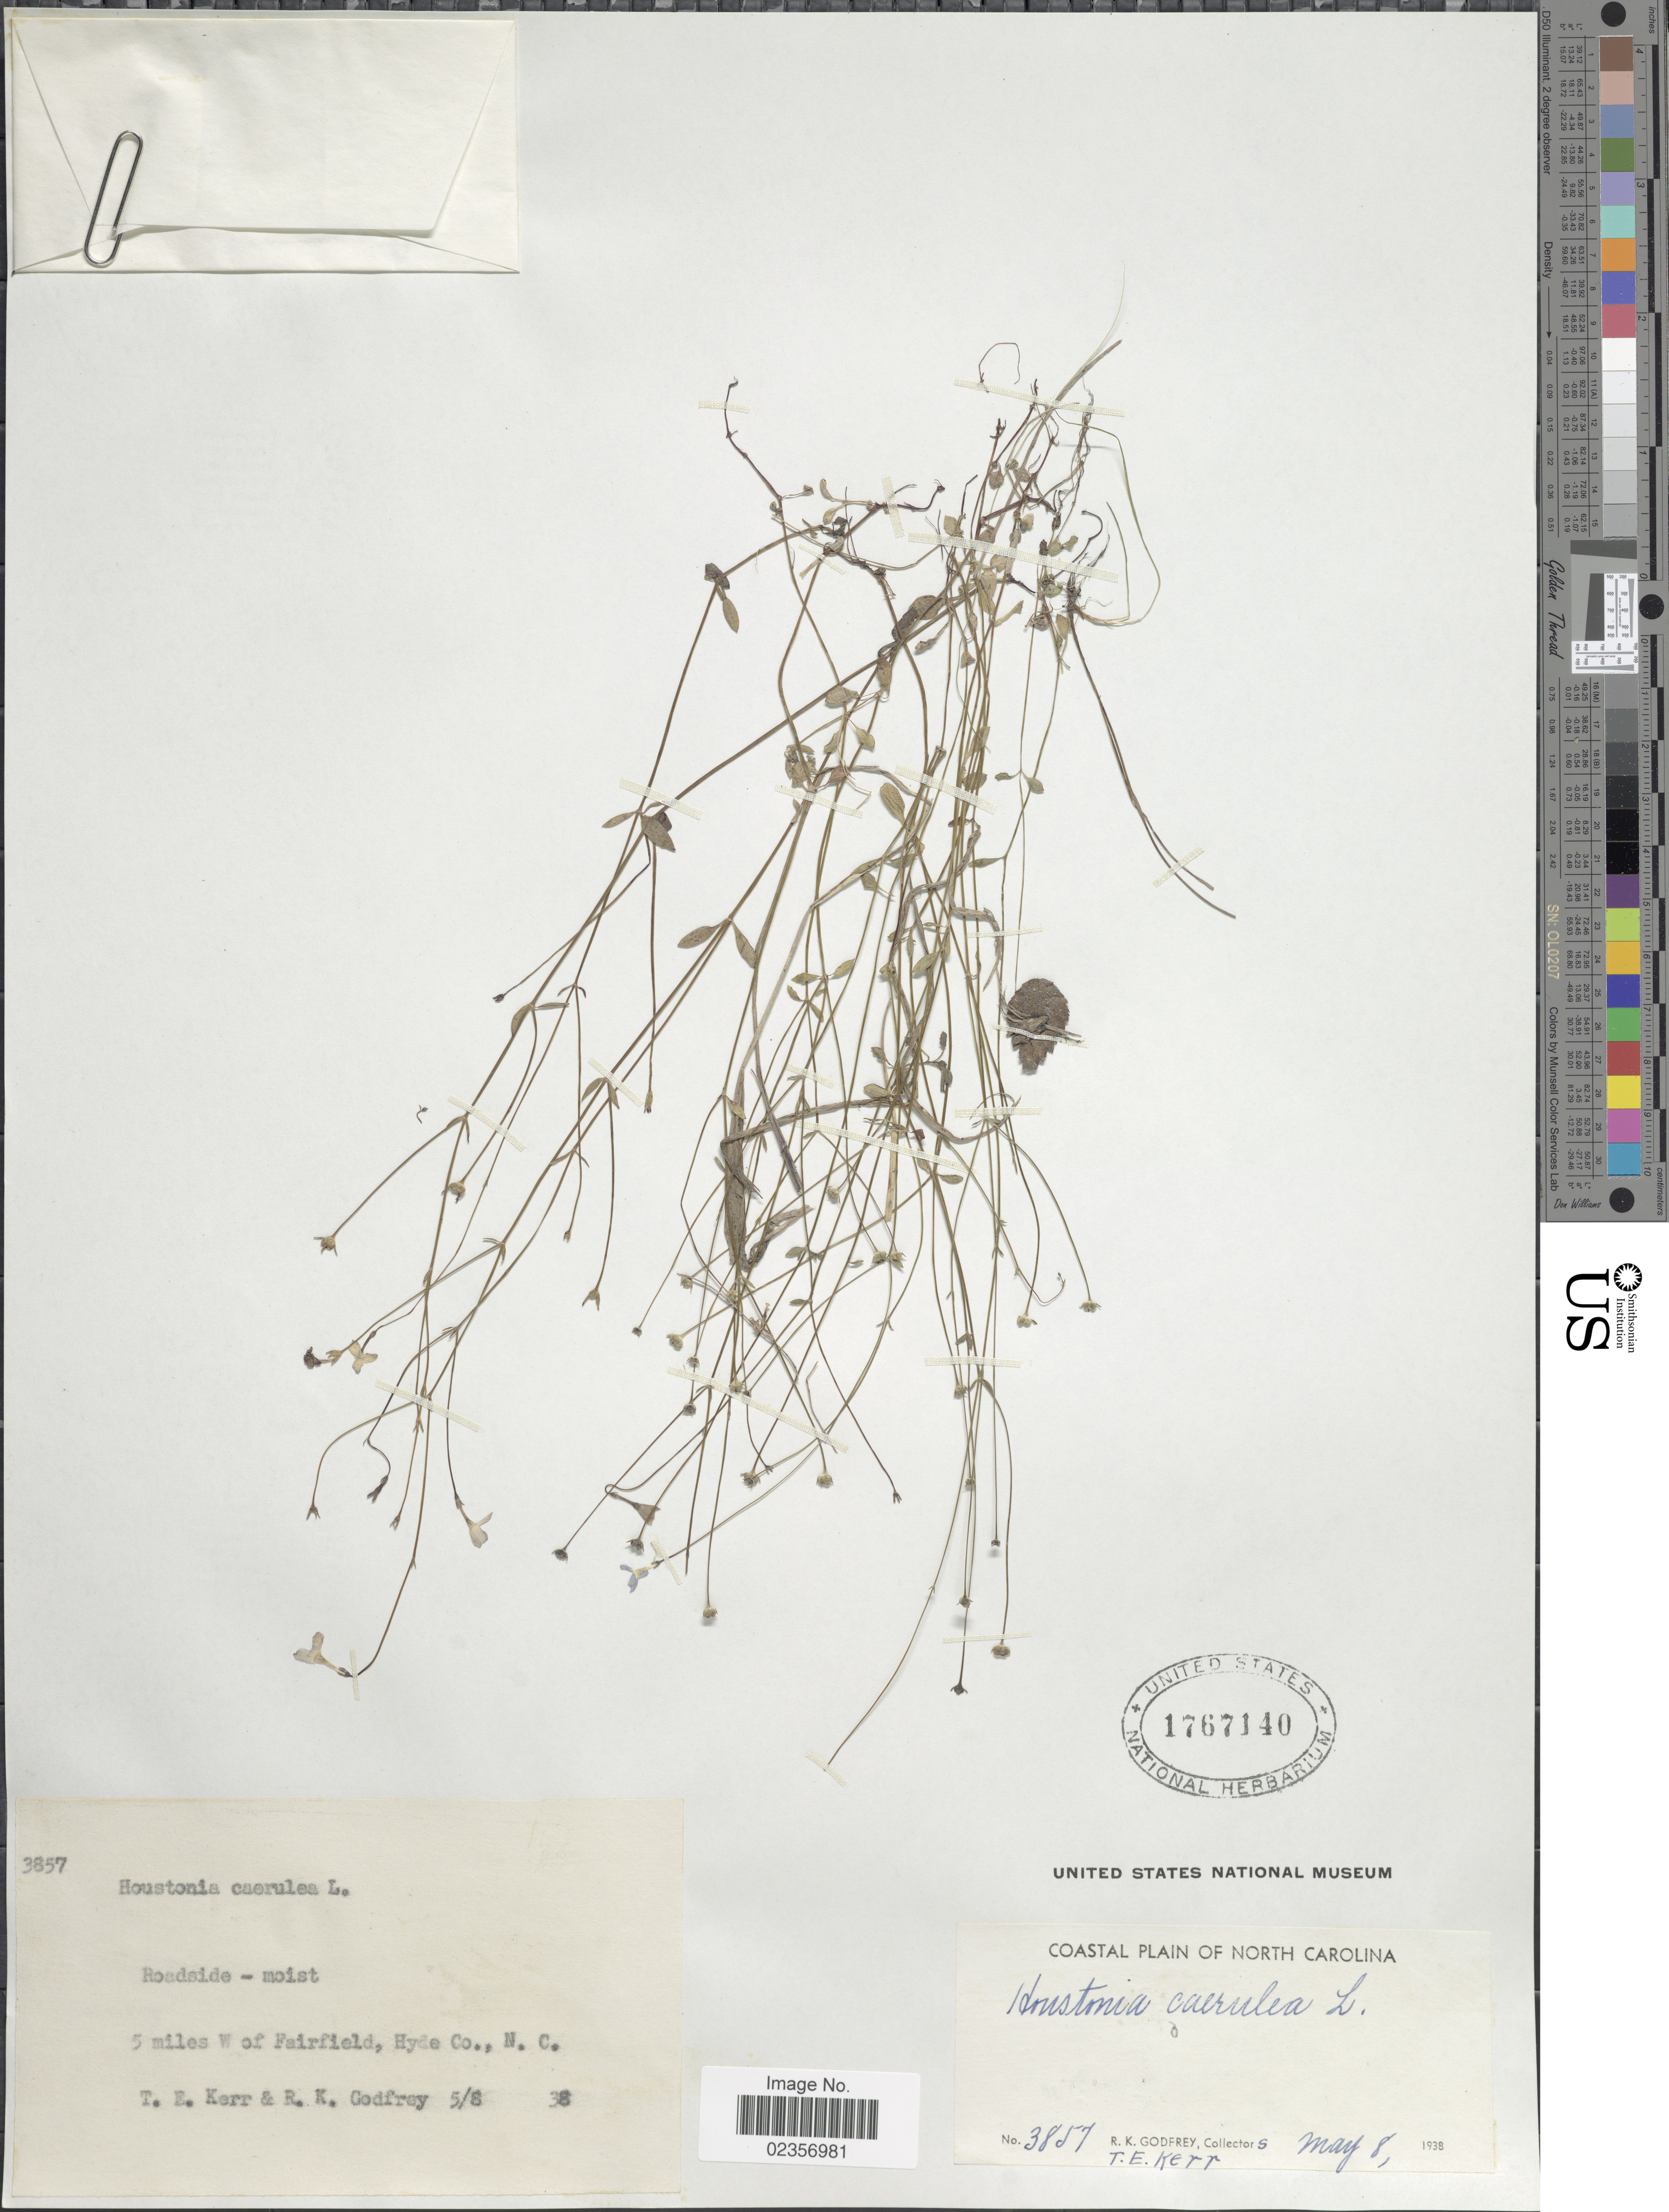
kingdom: Plantae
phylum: Tracheophyta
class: Magnoliopsida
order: Gentianales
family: Rubiaceae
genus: Houstonia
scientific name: Houstonia caerulea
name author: L.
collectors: T. E. Kerr & R. K. Godfrey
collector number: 3857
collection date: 1938-05-08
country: United States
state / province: North Carolina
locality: Coastal Plain of North Carolina, roadside-moist, 5 miles W of Fairfield, Hyde Co.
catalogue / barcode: US 1767140